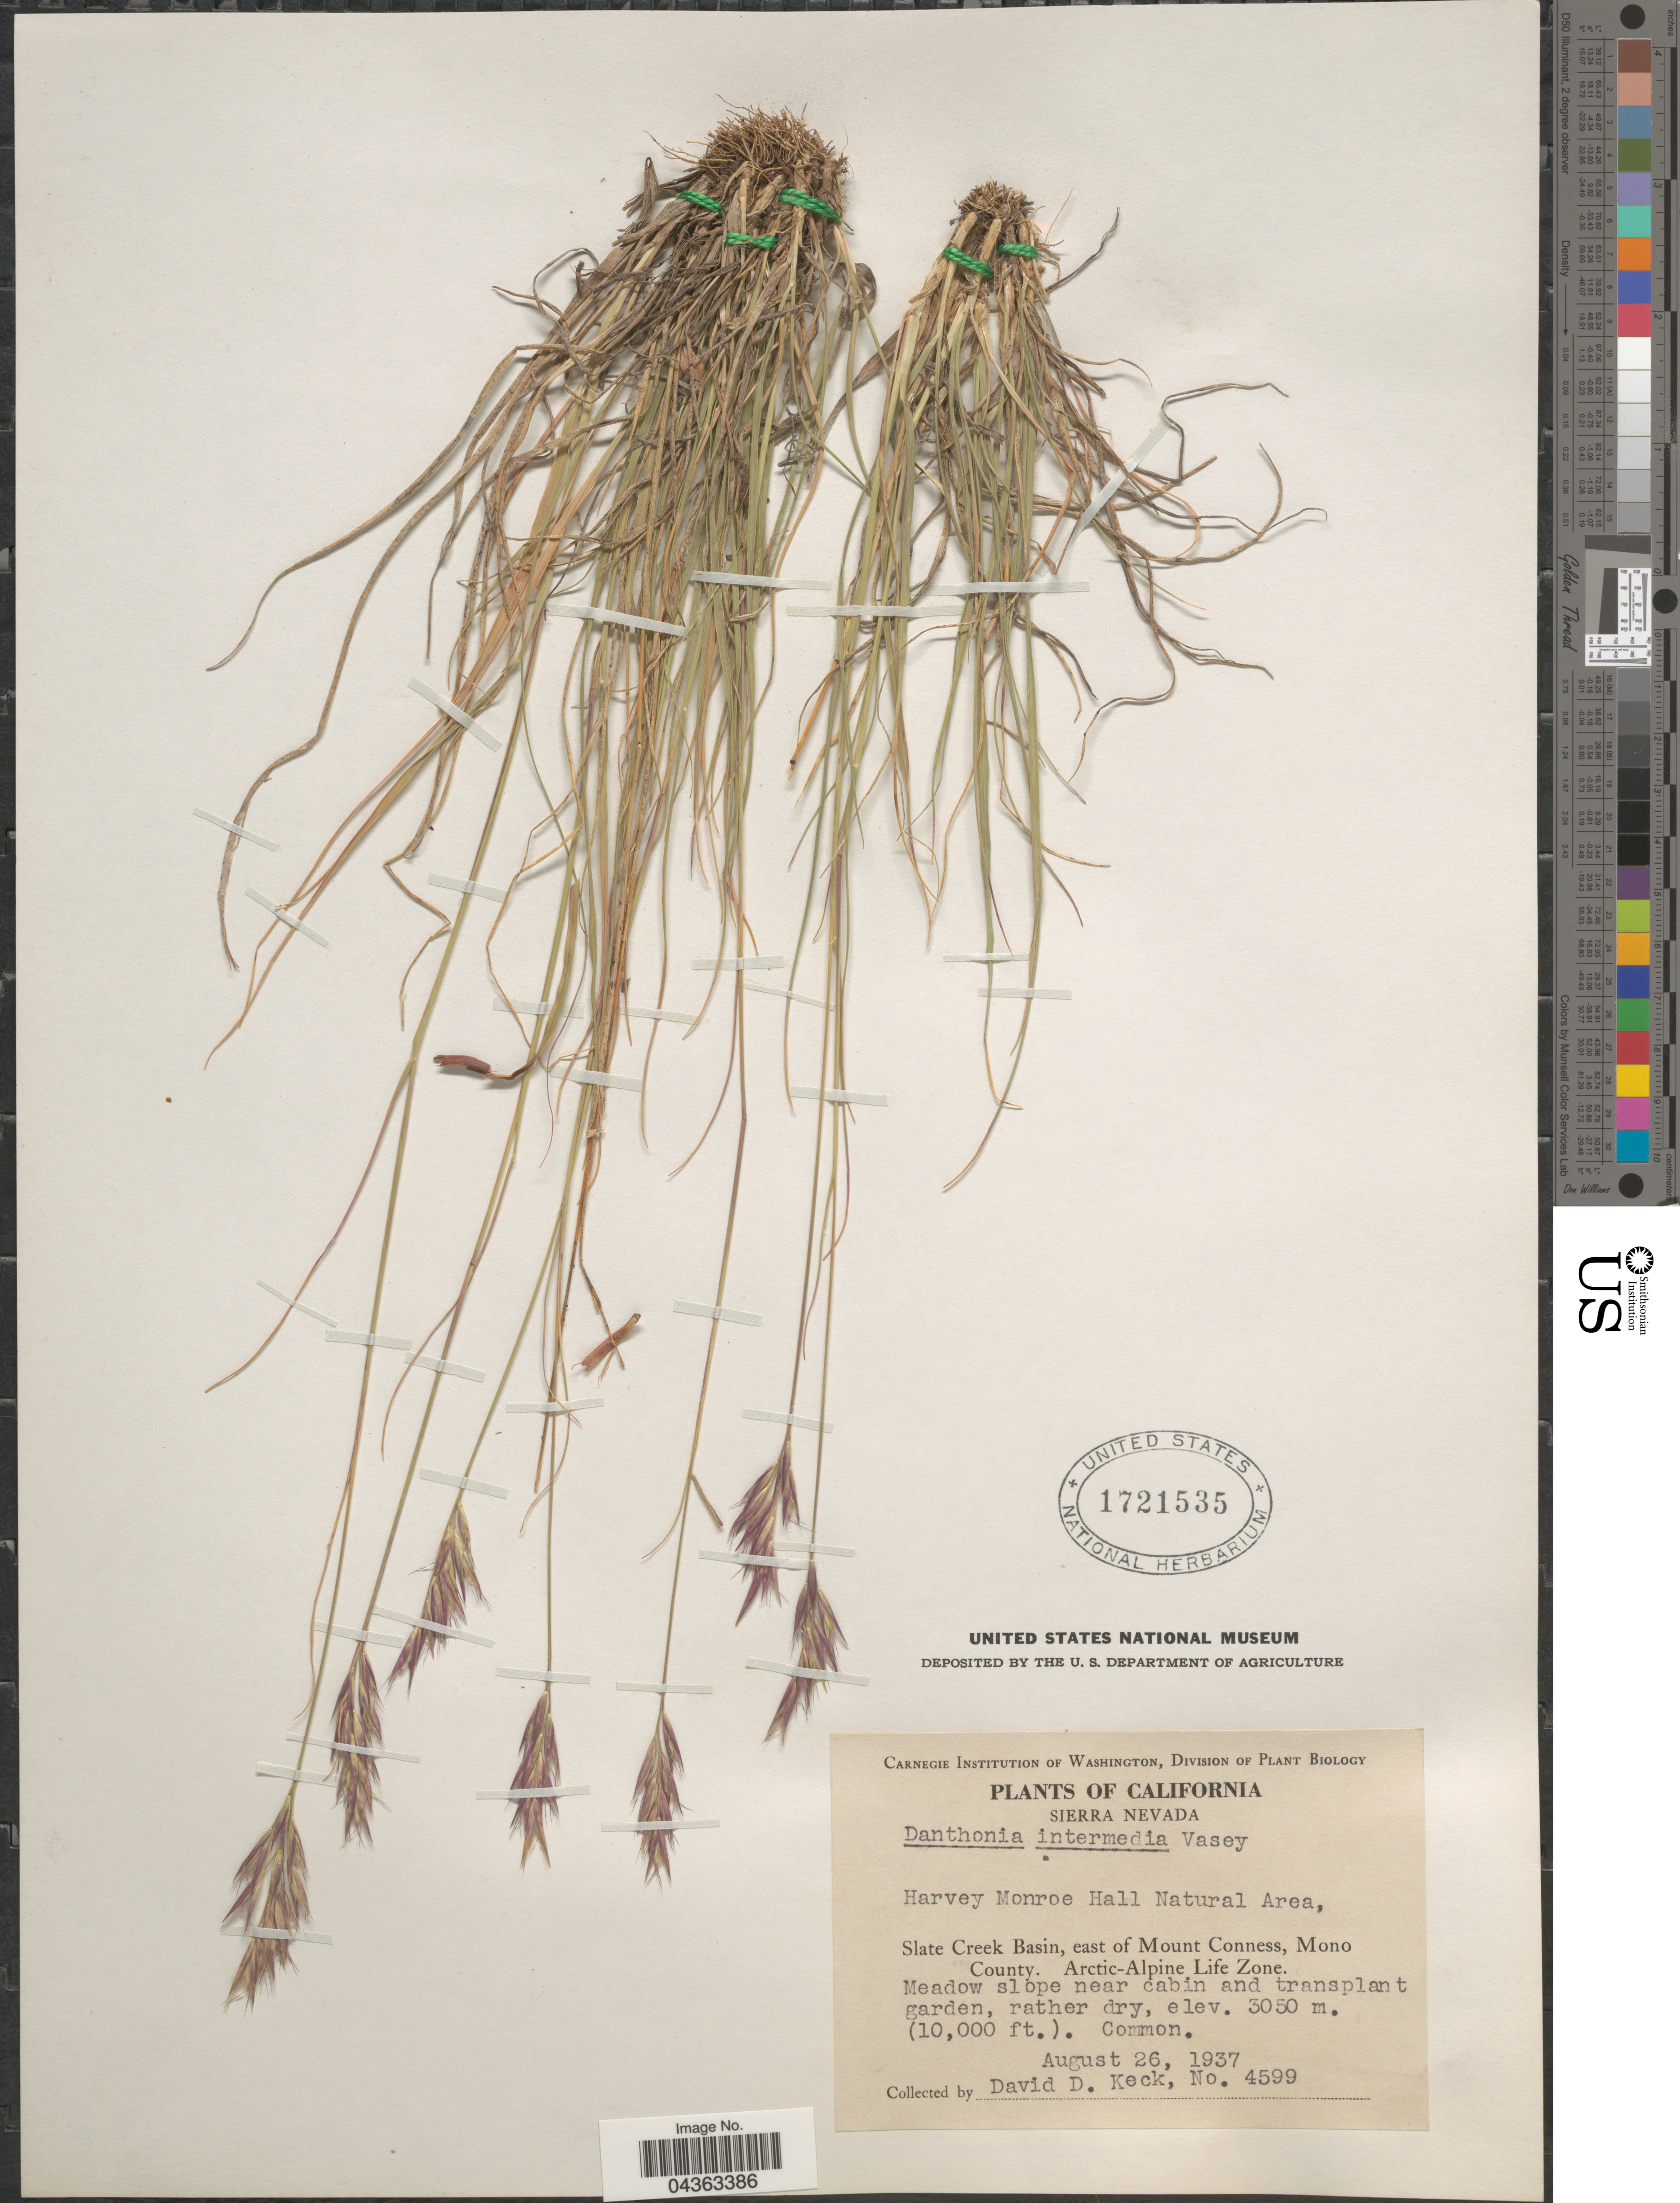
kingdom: Plantae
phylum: Tracheophyta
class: Liliopsida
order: Poales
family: Poaceae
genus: Danthonia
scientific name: Danthonia intermedia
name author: Vasey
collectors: D. D. Keck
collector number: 4599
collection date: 1937-08-26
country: United States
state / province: California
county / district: Mono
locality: Sierra Nevada. Harvey Monroe Hall Natural Area, Slate Creek Basin, east of Mount Conness, Mono County. Arctic-Alpine Life Zone. Meadow slope near cabin and transplant garden.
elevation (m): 3050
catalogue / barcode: US 1721535